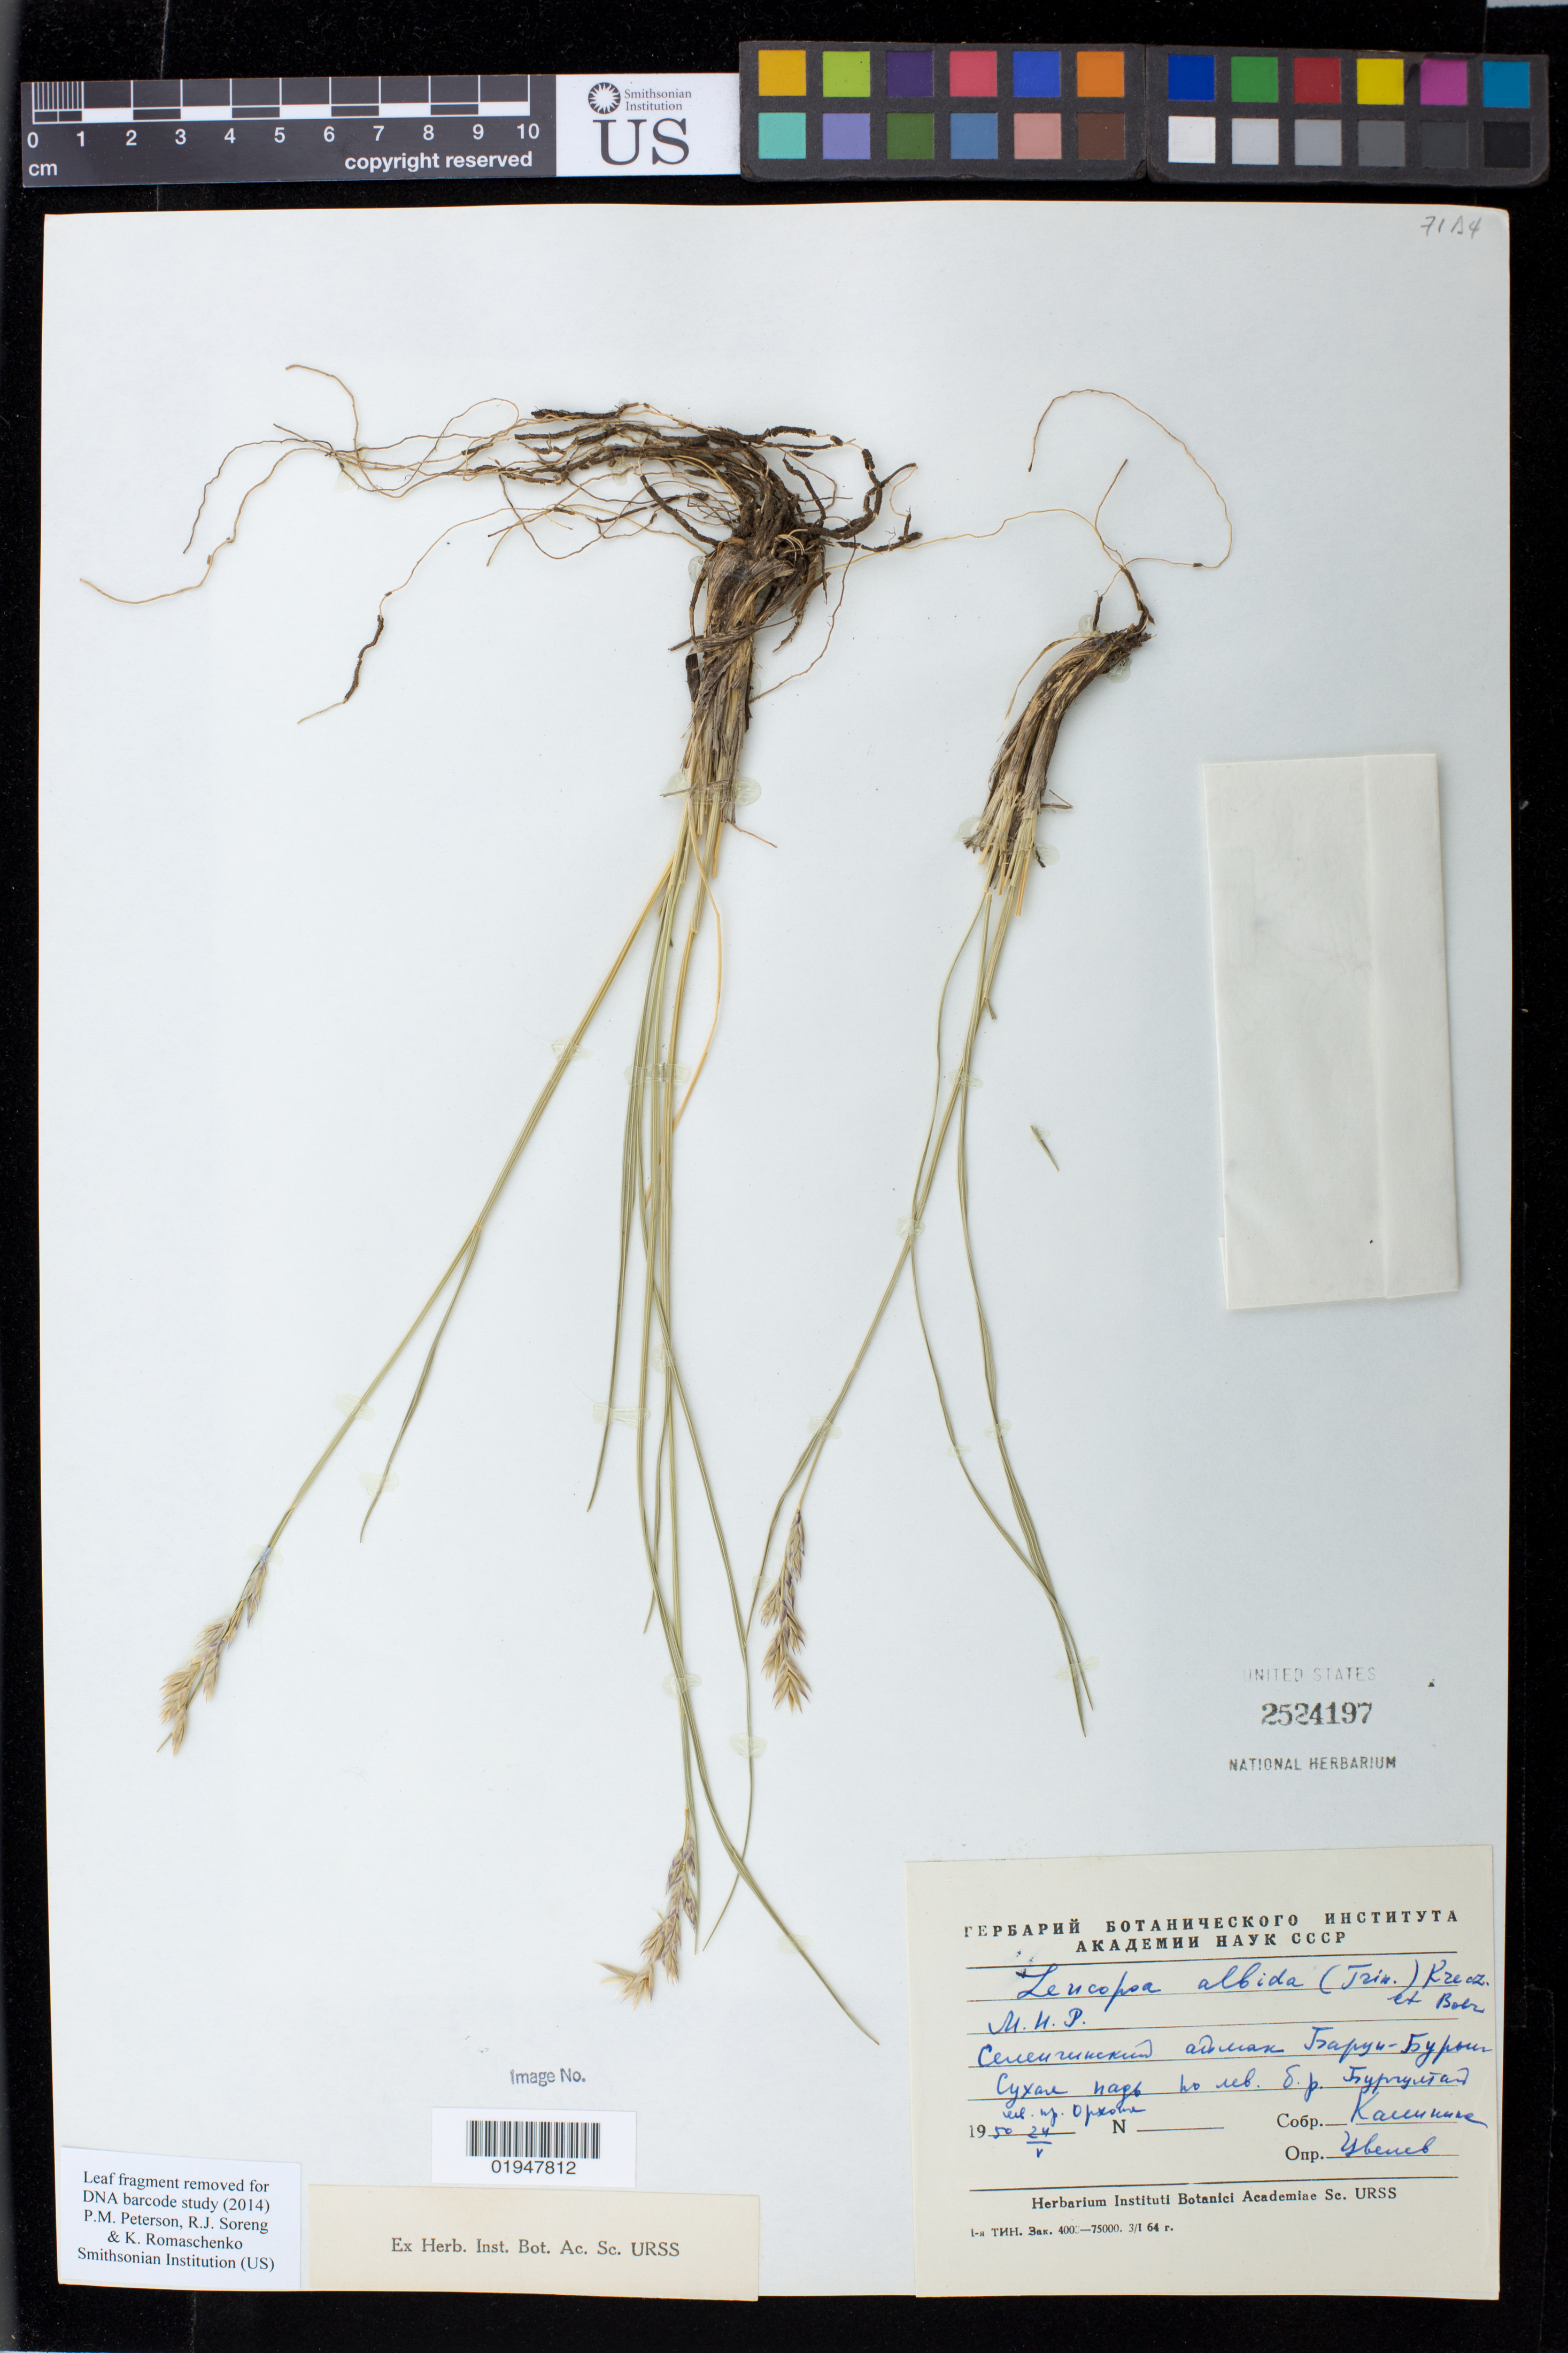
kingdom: Plantae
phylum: Tracheophyta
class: Liliopsida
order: Poales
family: Poaceae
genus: Leucopoa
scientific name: Leucopoa albida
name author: (Turcz. & Trin.) V.I. Krecz. & Bobrov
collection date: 1950-05-24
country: United States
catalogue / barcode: US 2524197